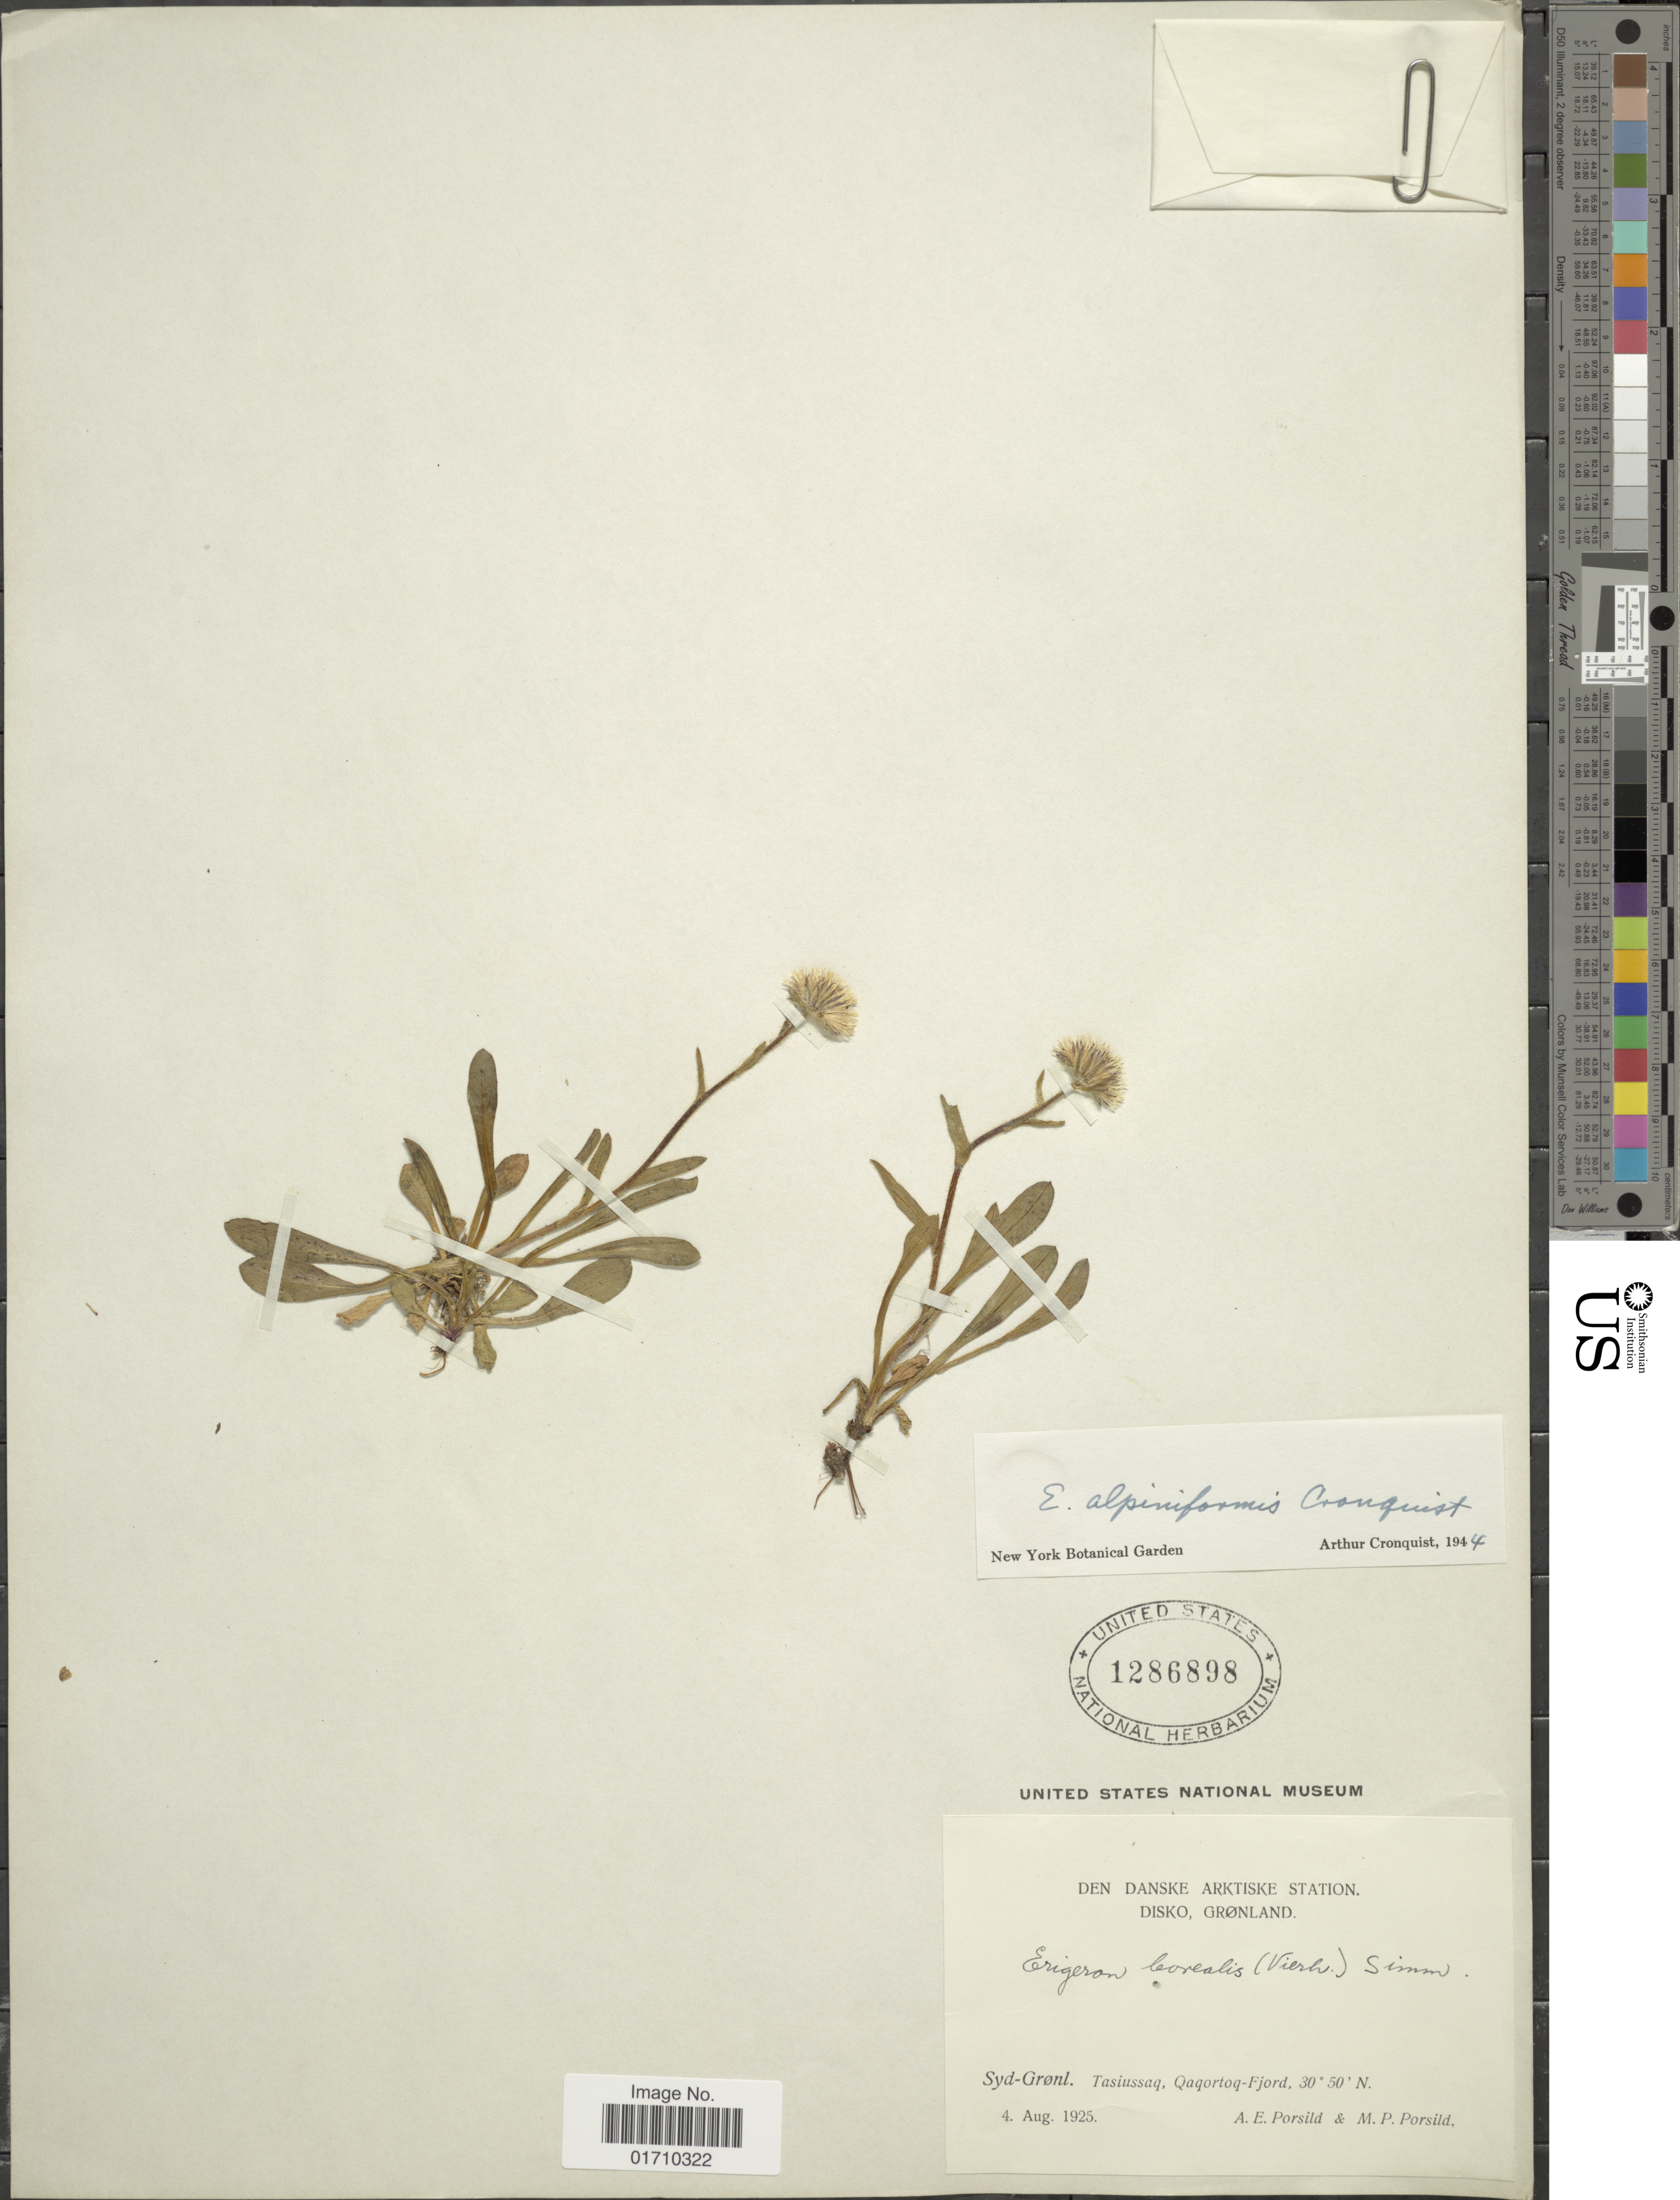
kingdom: Plantae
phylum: Tracheophyta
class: Magnoliopsida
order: Asterales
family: Asteraceae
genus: Erigeron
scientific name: Erigeron alpiniformis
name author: Cronq.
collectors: A. E. Porsild & M. P. Porsild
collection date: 1925-08-04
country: Greenland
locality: Den Danske Arktiske Station, Deisko, Syd-Grønl. Tasiussaq, Qaqortoq-Fjord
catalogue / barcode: US 1286898